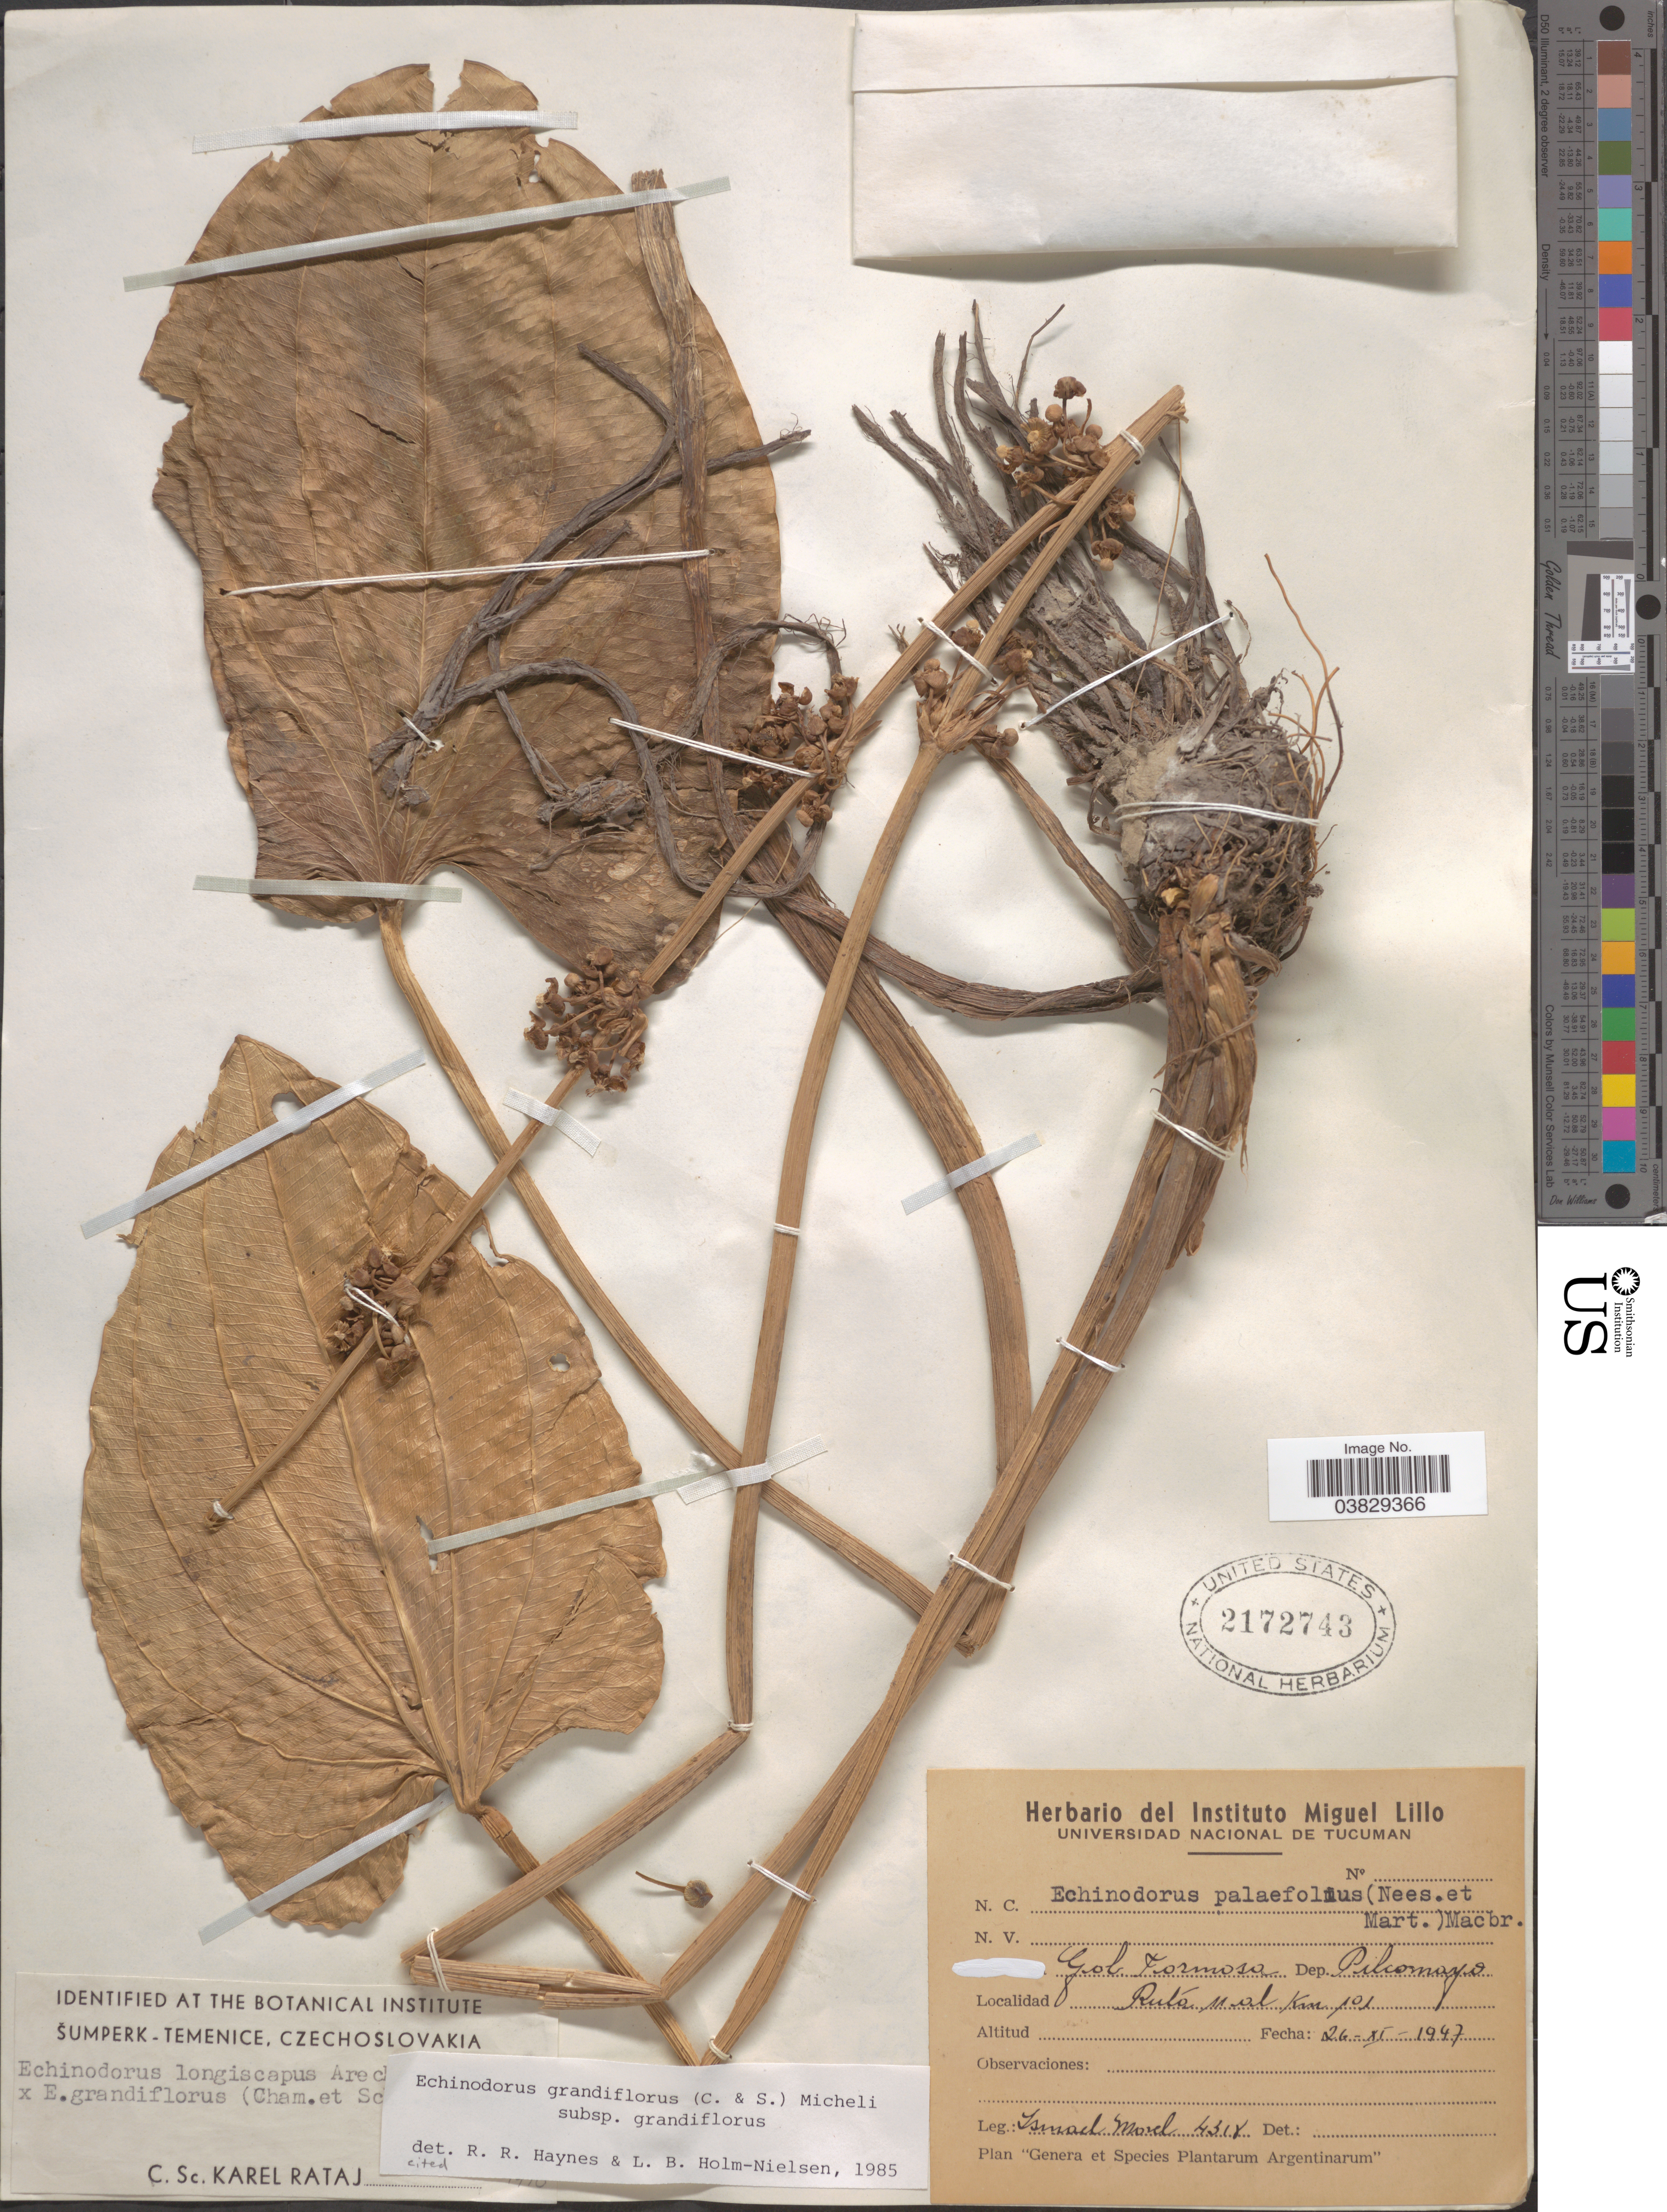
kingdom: Plantae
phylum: Tracheophyta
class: Liliopsida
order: Alismatales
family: Alismataceae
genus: Echinodorus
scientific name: Echinodorus grandiflorus subsp. grandiflorus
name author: (Cham. & Schltdl.) Micheli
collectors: I. Morel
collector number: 4318*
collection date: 1947-11-26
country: Argentina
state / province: Formosa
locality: Dep. Pilcomayo. Rutá 11 al Km 101.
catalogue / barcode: US 2172743